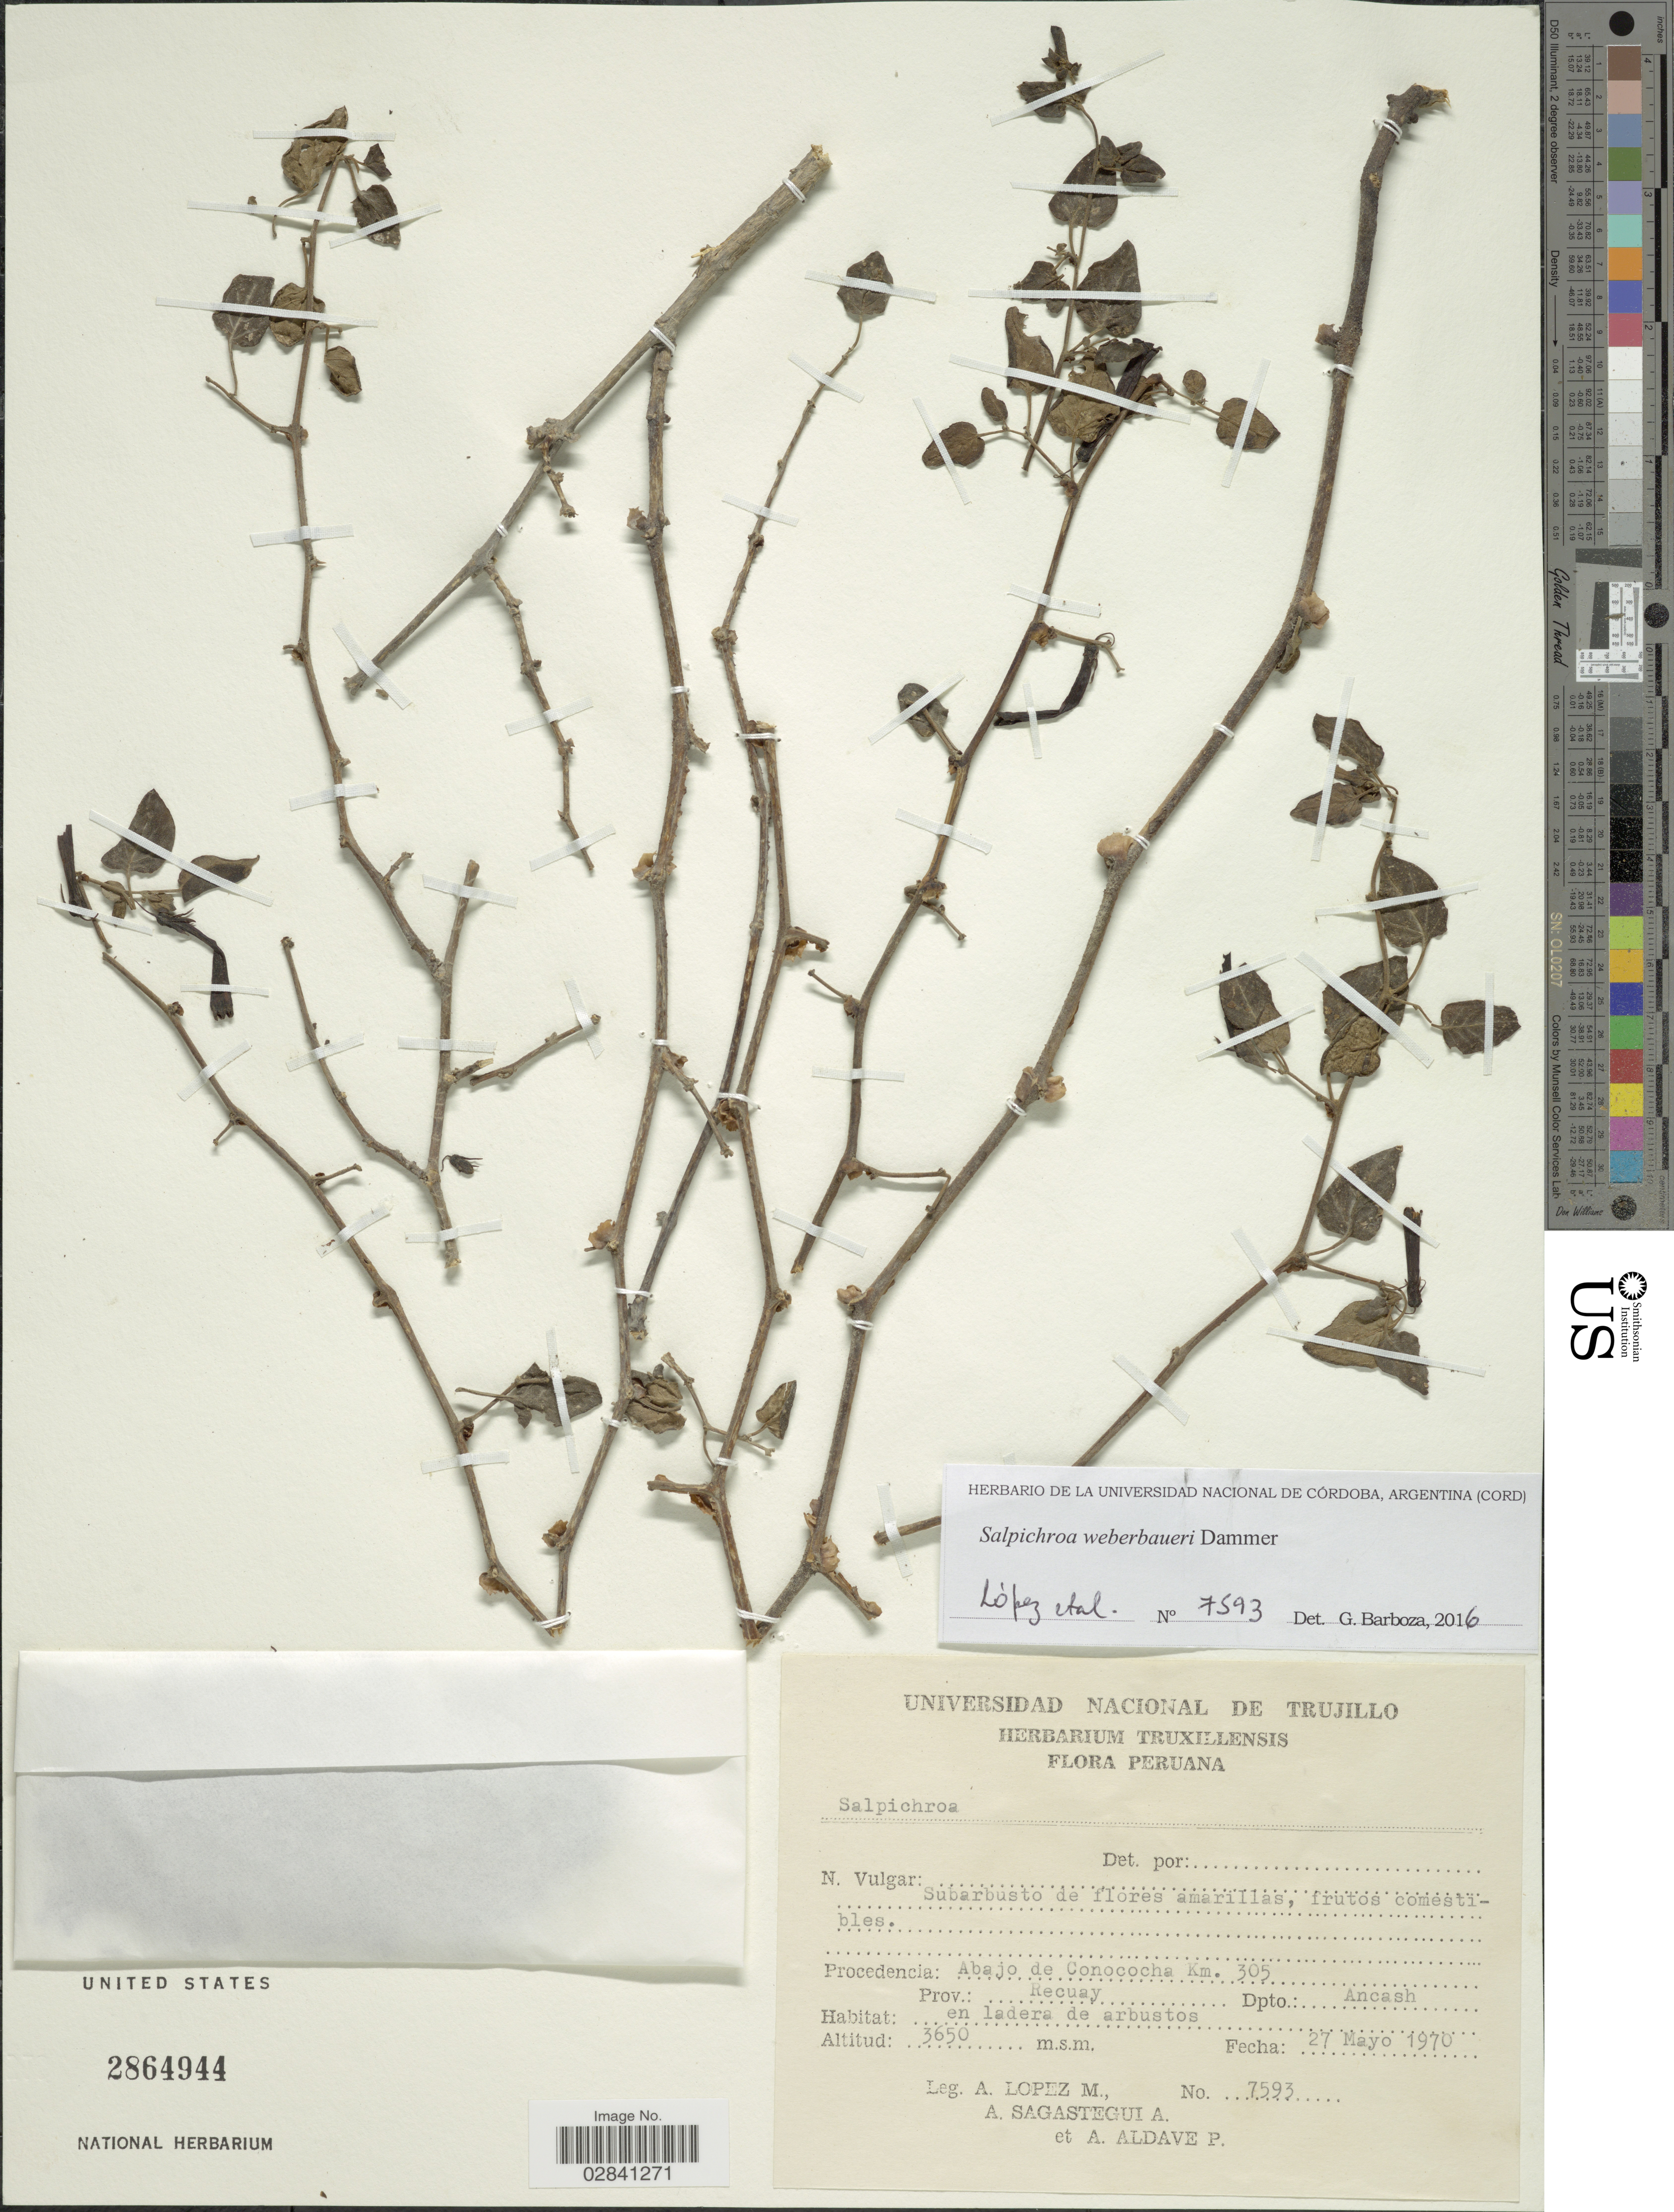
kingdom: Plantae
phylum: Tracheophyta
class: Magnoliopsida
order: Solanales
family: Solanaceae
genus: Salpichroa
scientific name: Salpichroa weberbauerii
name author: Dammer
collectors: A. López M., A. Sagástegui A. & A. Aldave P.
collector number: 7593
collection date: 1970-05-27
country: Peru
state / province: Ancash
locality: Procedencia: Abajo de Conococha Km. 305. Prov. Recuay. Dpto. Ancash.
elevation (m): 3650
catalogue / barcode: US 2864944